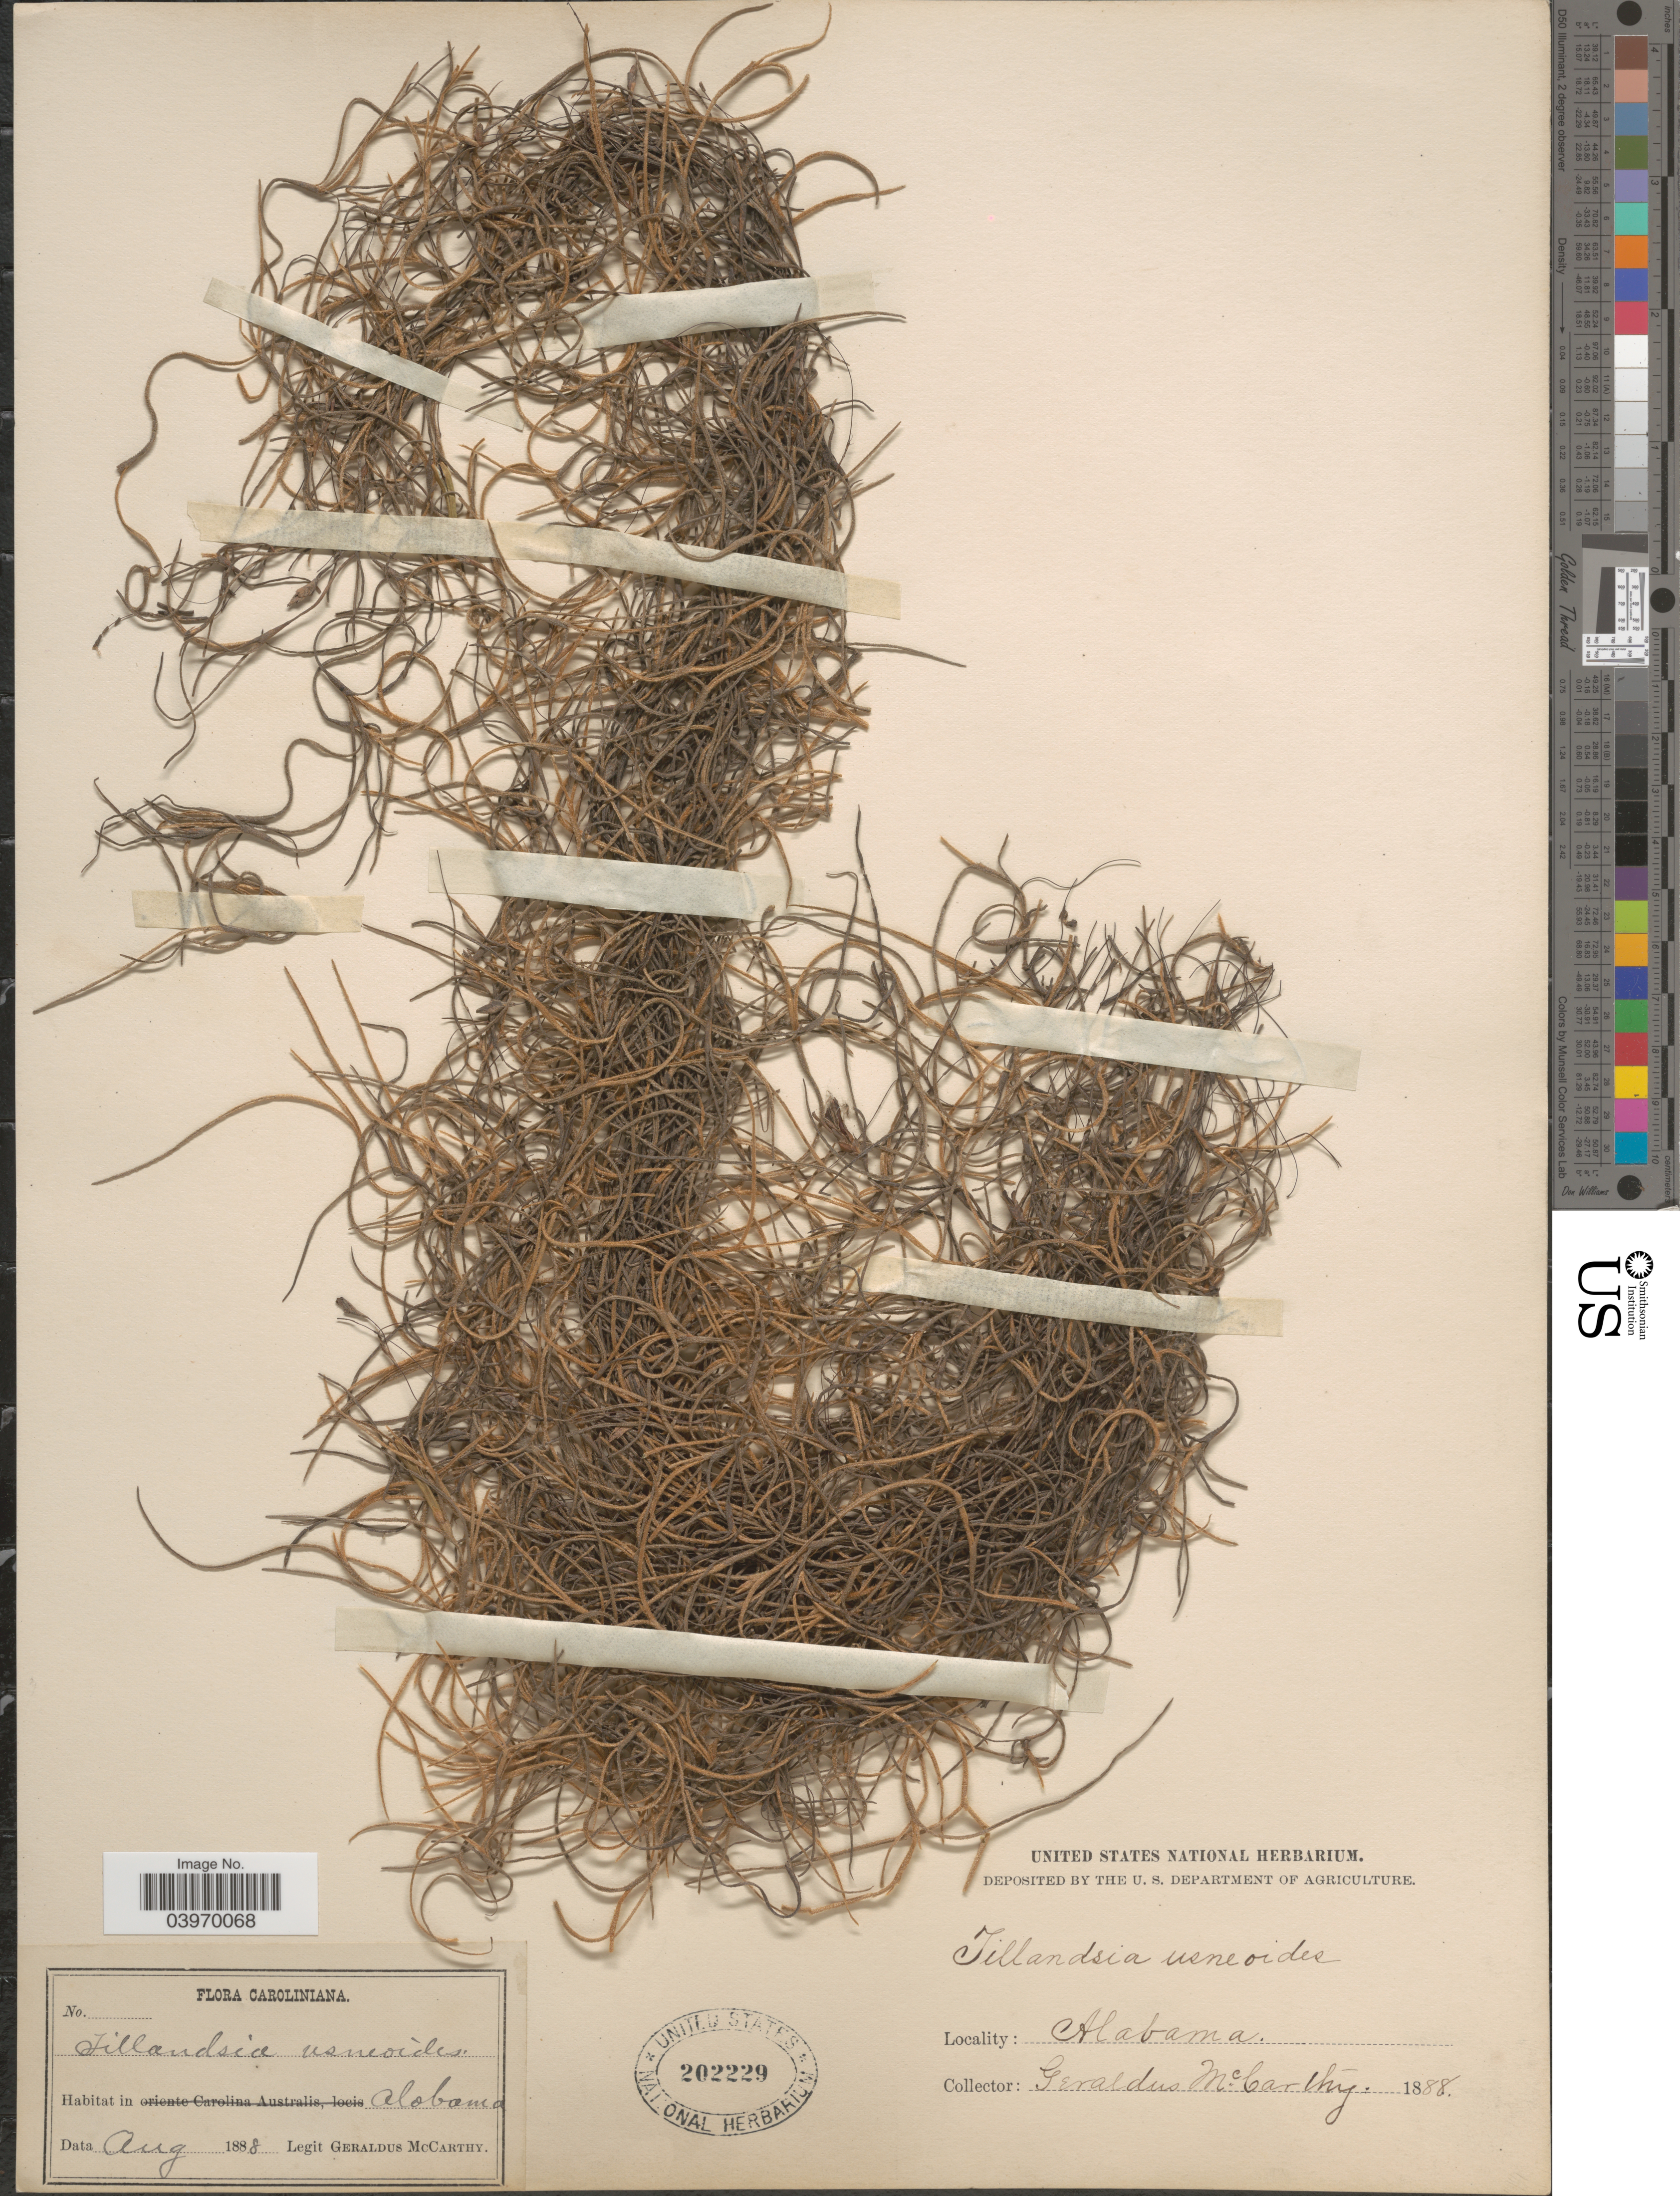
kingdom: Plantae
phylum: Tracheophyta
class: Liliopsida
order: Poales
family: Bromeliaceae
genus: Tillandsia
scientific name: Tillandsia usneoides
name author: (L.) L.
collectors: M. McCarthy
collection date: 1888-08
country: United States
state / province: Alabama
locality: Caroliniana.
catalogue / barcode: US 202229